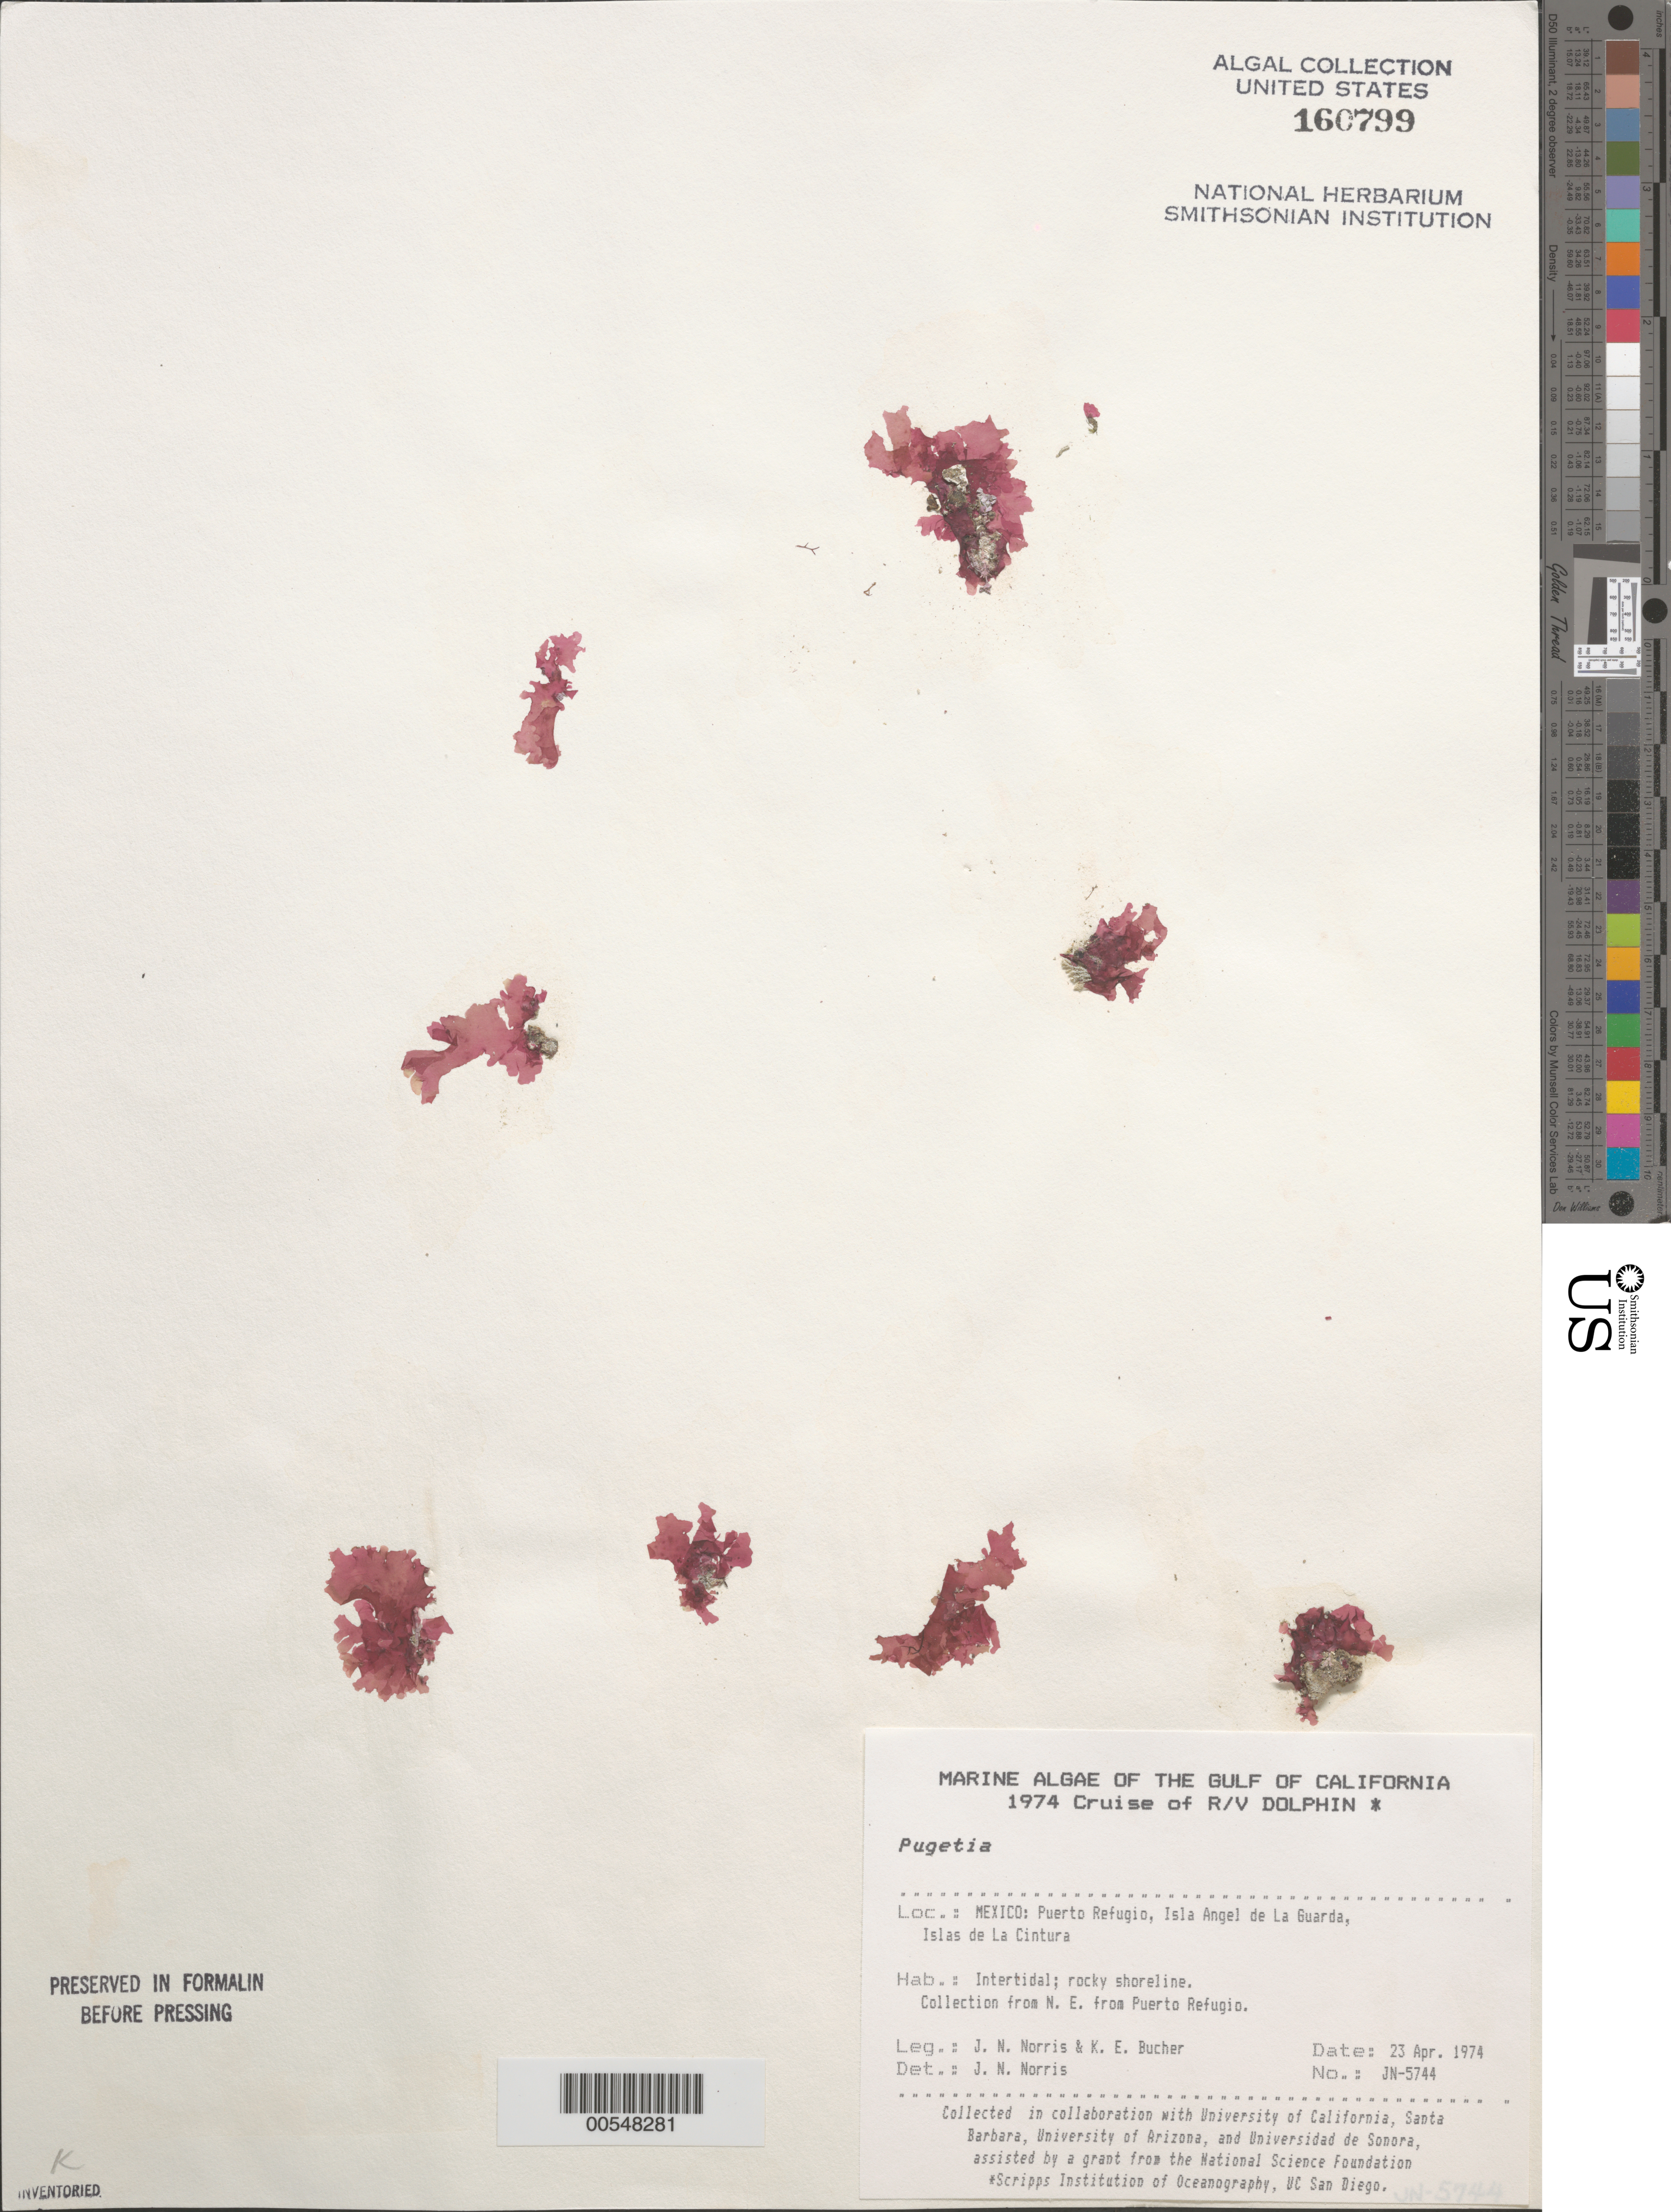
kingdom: Plantae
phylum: Rhodophyta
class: Florideophyceae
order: Gigartinales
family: Kallymeniaceae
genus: Pugetia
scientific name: Pugetia sp.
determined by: Norris, James N.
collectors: J. N. Norris & K. E. Bucher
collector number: JN-5744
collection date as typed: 23 Apr 1974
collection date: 1974-04-23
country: Mexico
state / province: Baja California Norte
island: Isla Angel de la Guarda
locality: Puerto Refugio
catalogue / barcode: US 160799